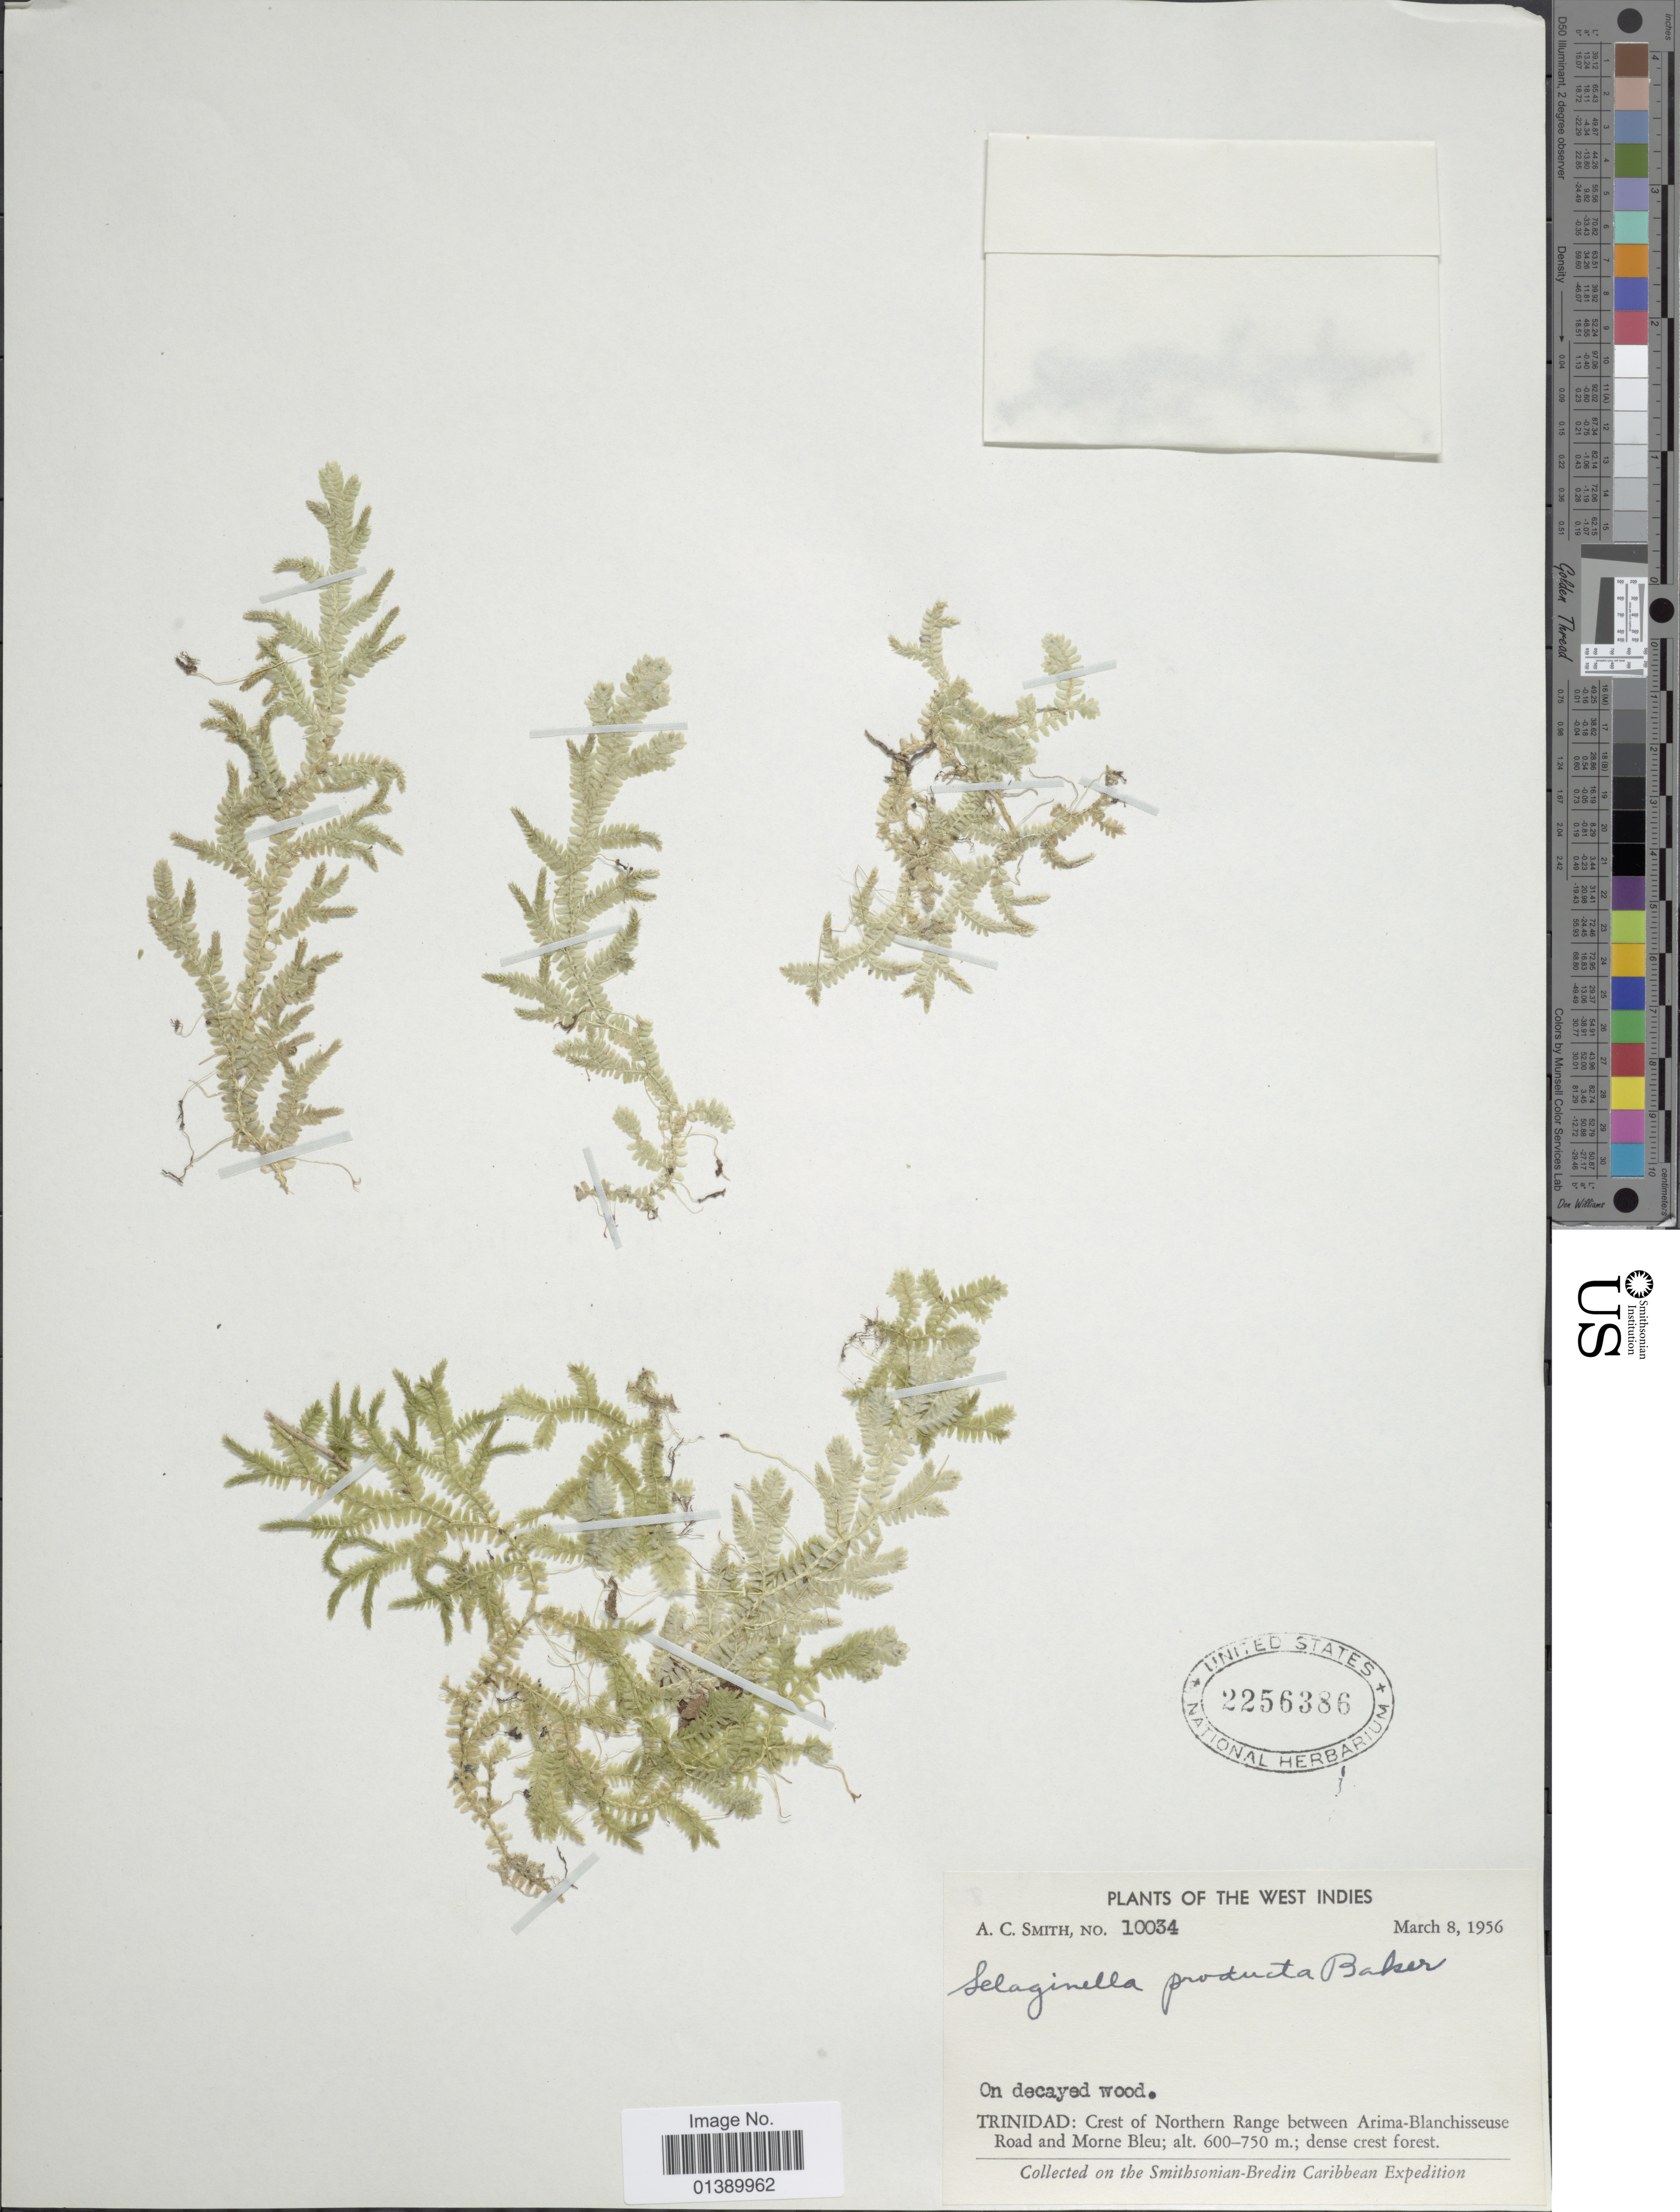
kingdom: Plantae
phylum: Tracheophyta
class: Lycopodiopsida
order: Selaginellales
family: Selaginellaceae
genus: Selaginella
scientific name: Selaginella producta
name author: Baker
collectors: A. C. Smith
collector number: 10034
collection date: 1956-03-08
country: Trinidad and Tobago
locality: Crest of Northern Range between Arima-Blanchisseuse Road and Morne Bleu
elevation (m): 600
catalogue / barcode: US 2256386